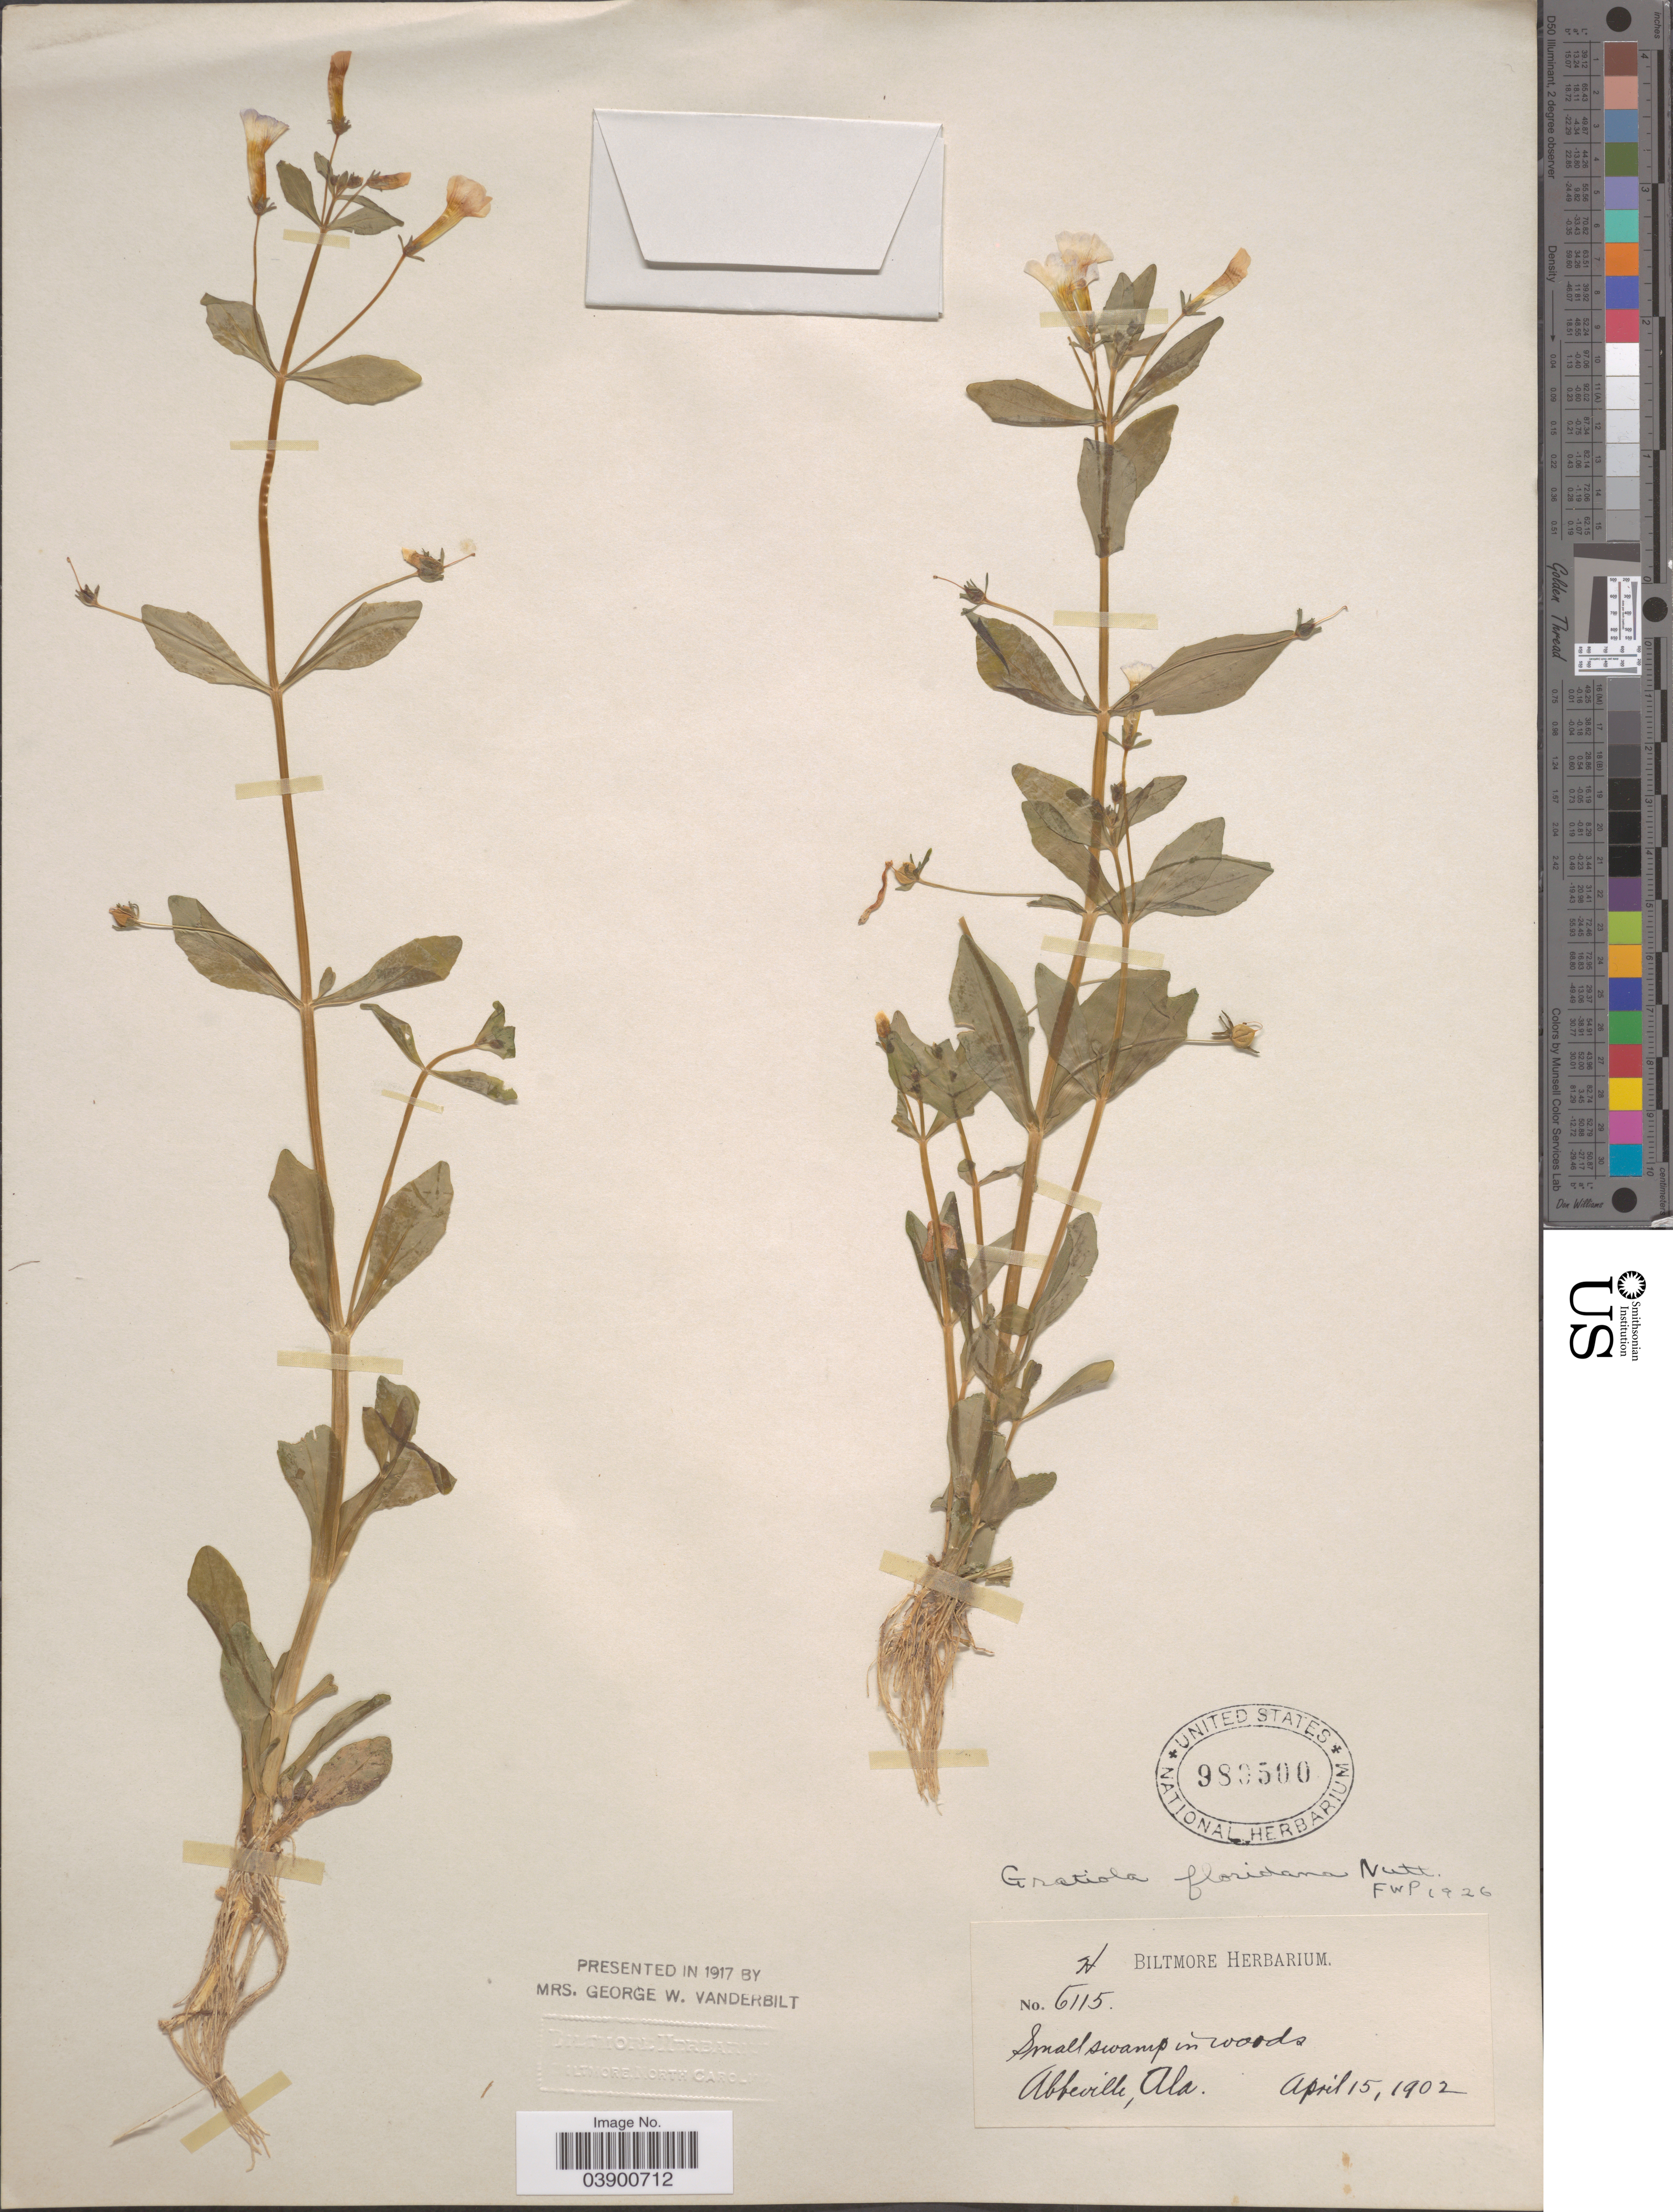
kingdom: Plantae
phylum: Tracheophyta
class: Magnoliopsida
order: Lamiales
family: Plantaginaceae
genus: Gratiola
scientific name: Gratiola floridana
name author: Nutt.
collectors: ex herb. Biltmore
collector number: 6115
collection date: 1902-04-15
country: United States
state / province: Alabama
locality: Abbeville.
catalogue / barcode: US 980500